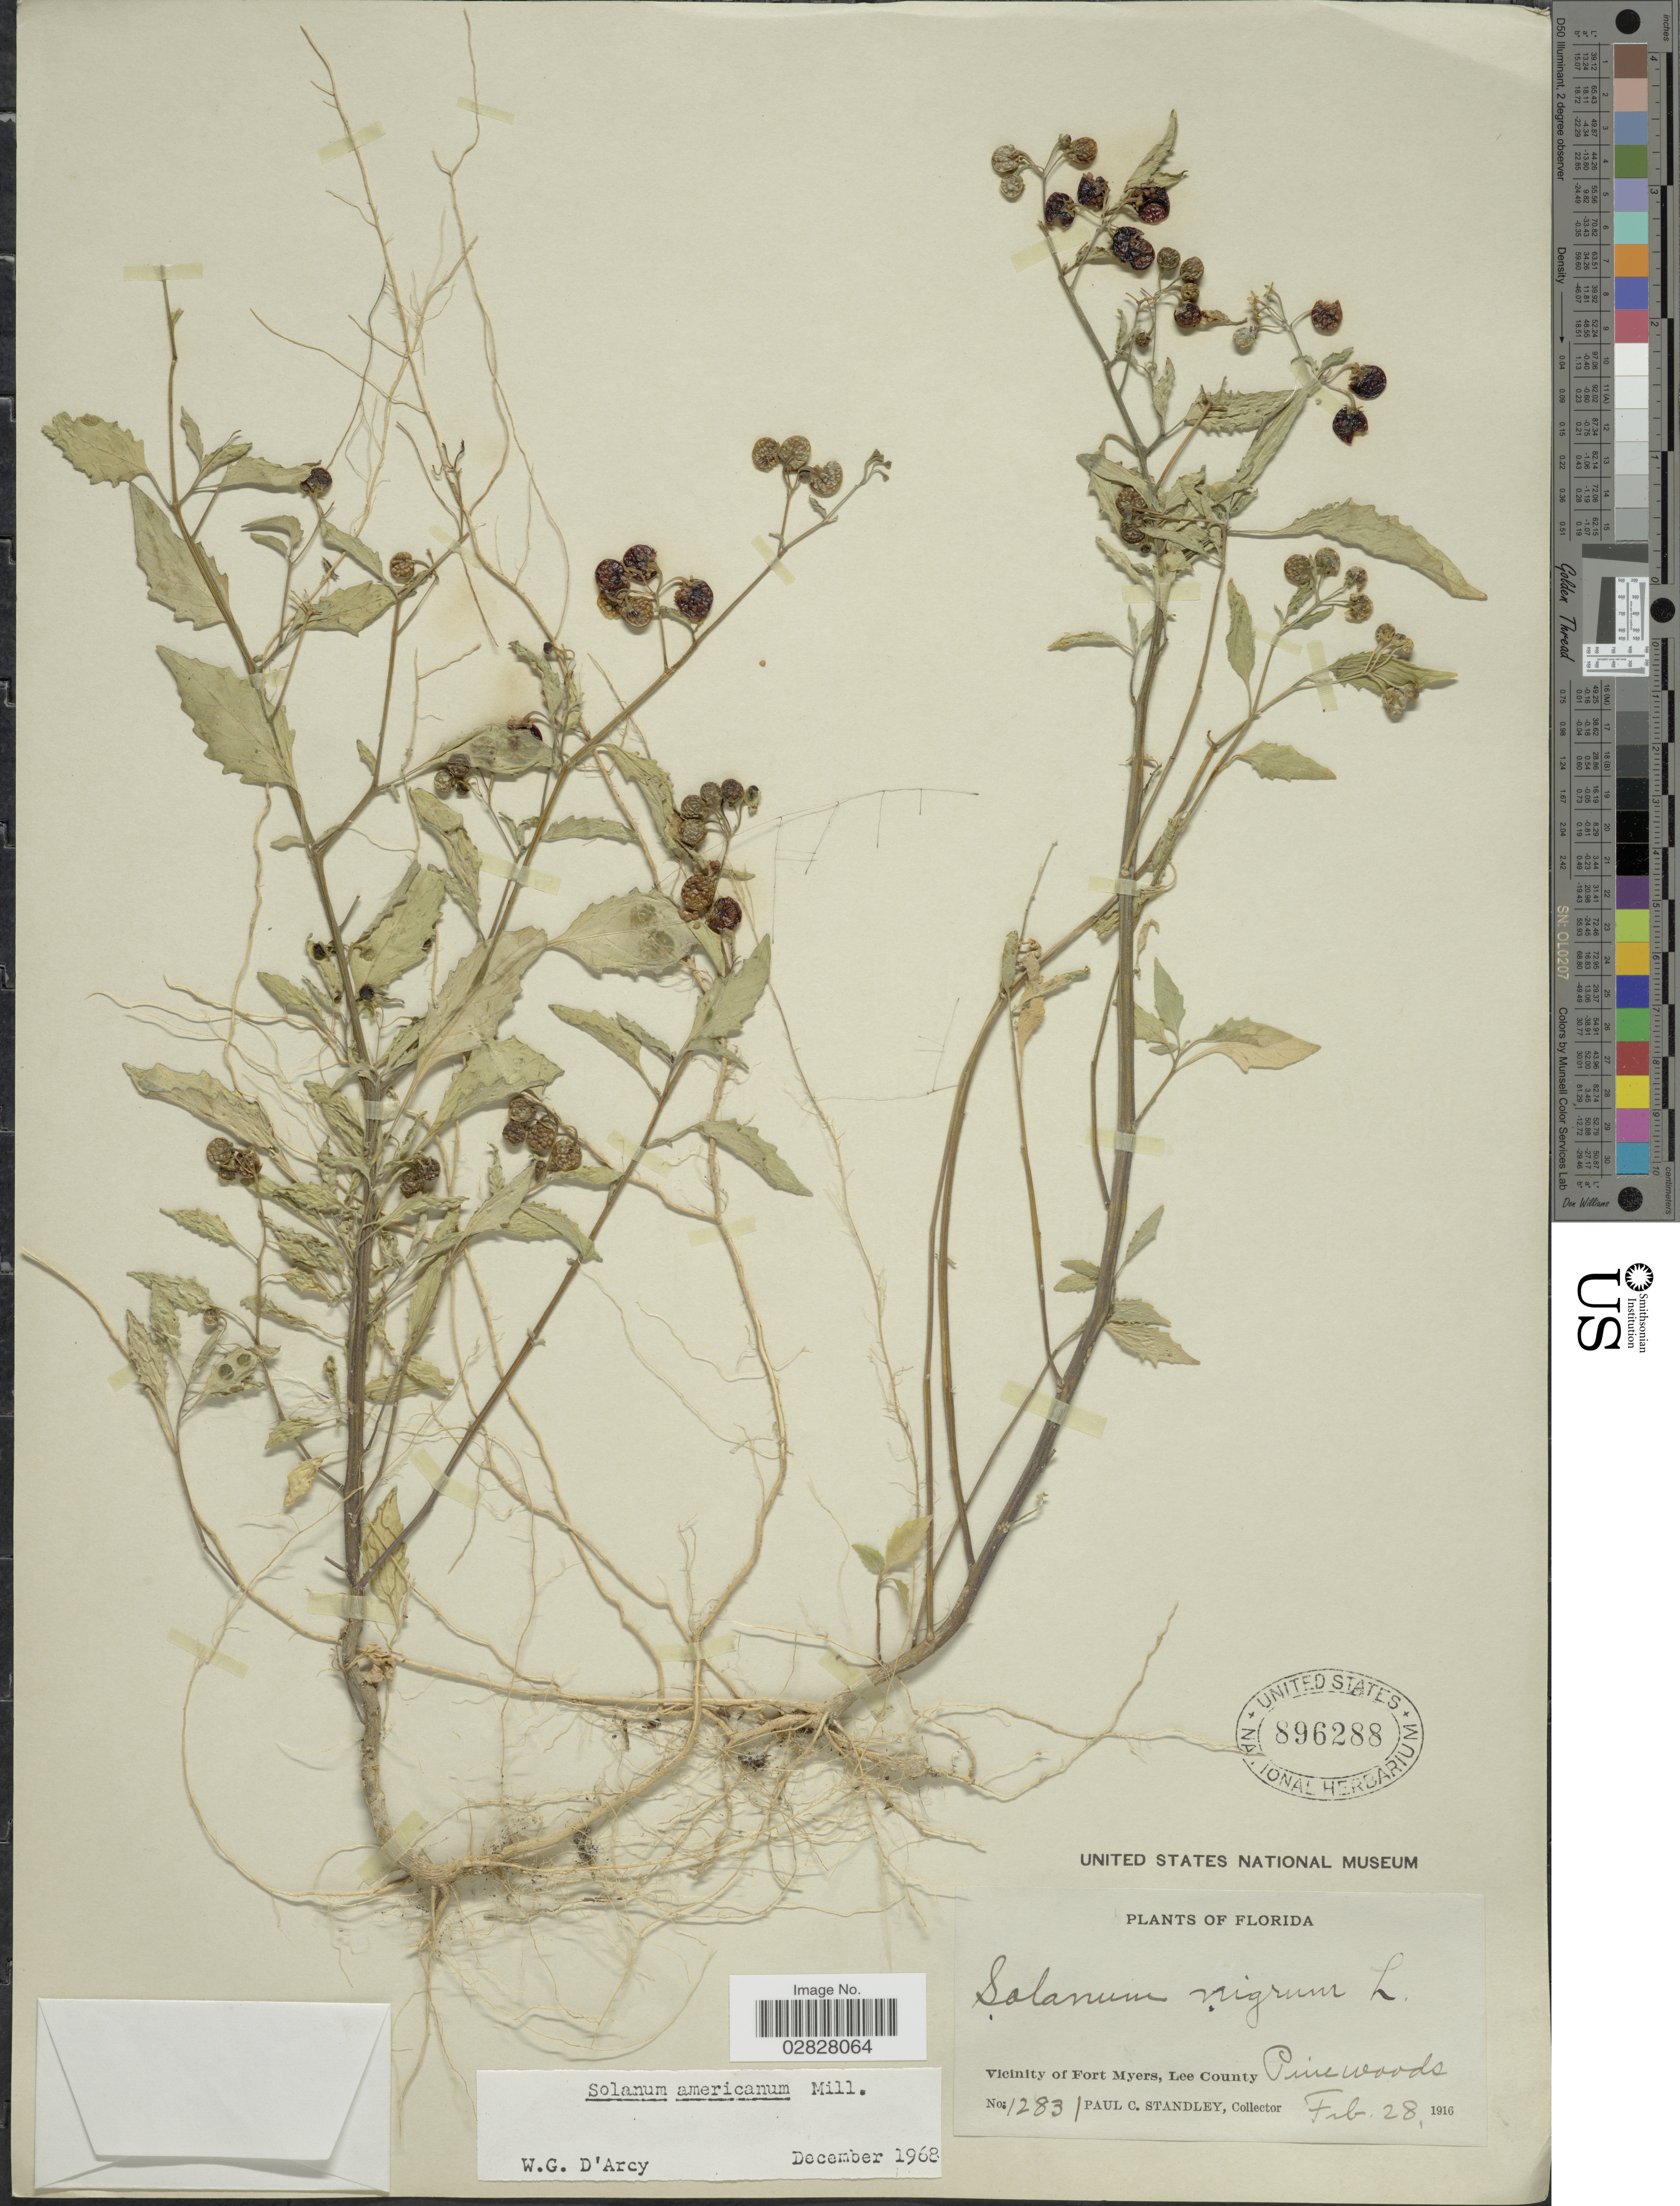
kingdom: Plantae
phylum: Tracheophyta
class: Magnoliopsida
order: Solanales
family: Solanaceae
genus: Solanum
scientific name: Solanum americanum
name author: Mill.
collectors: P. C. Standley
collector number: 12831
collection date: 1916-02-28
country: United States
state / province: Florida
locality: Vicinity of Fort Myers, Lee County. Pine woods.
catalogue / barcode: US 896288